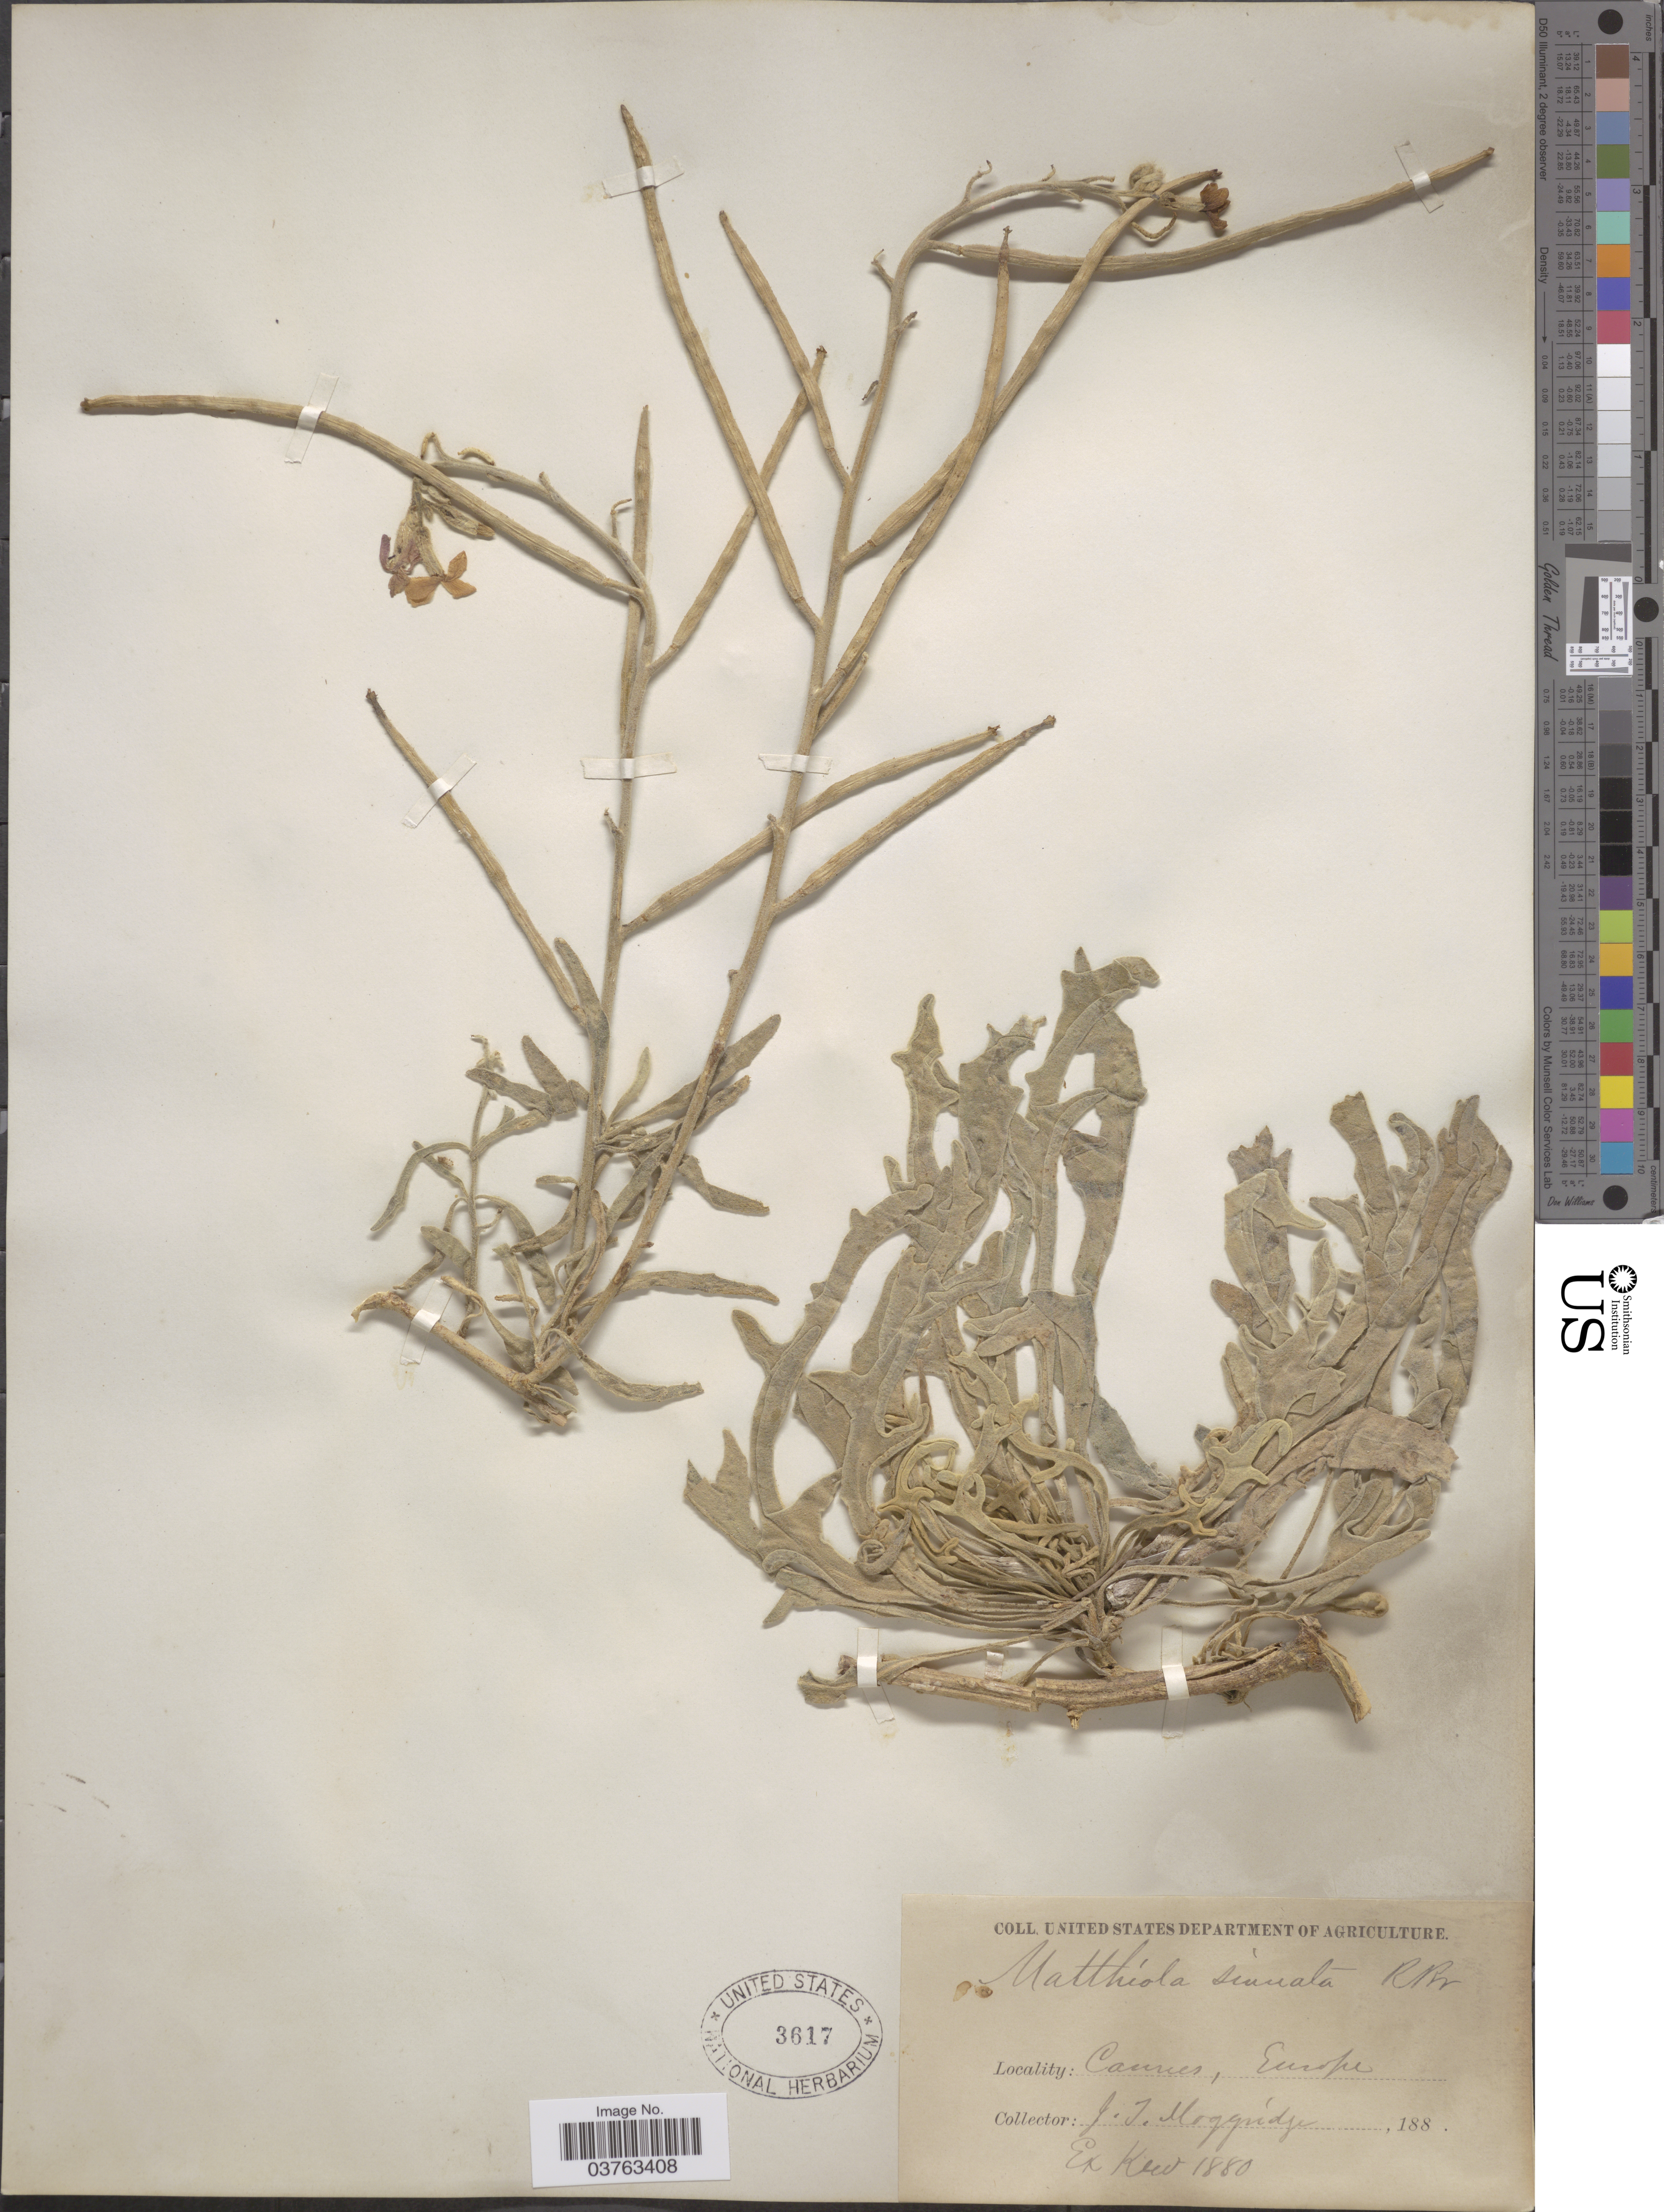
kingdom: Plantae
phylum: Tracheophyta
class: Magnoliopsida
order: Brassicales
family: Brassicaceae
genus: Matthiola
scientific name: Matthiola sinuata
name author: W.T. Aiton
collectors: J. T. Moggridge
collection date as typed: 188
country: France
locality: Cannes, Europe.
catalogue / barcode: US 3617